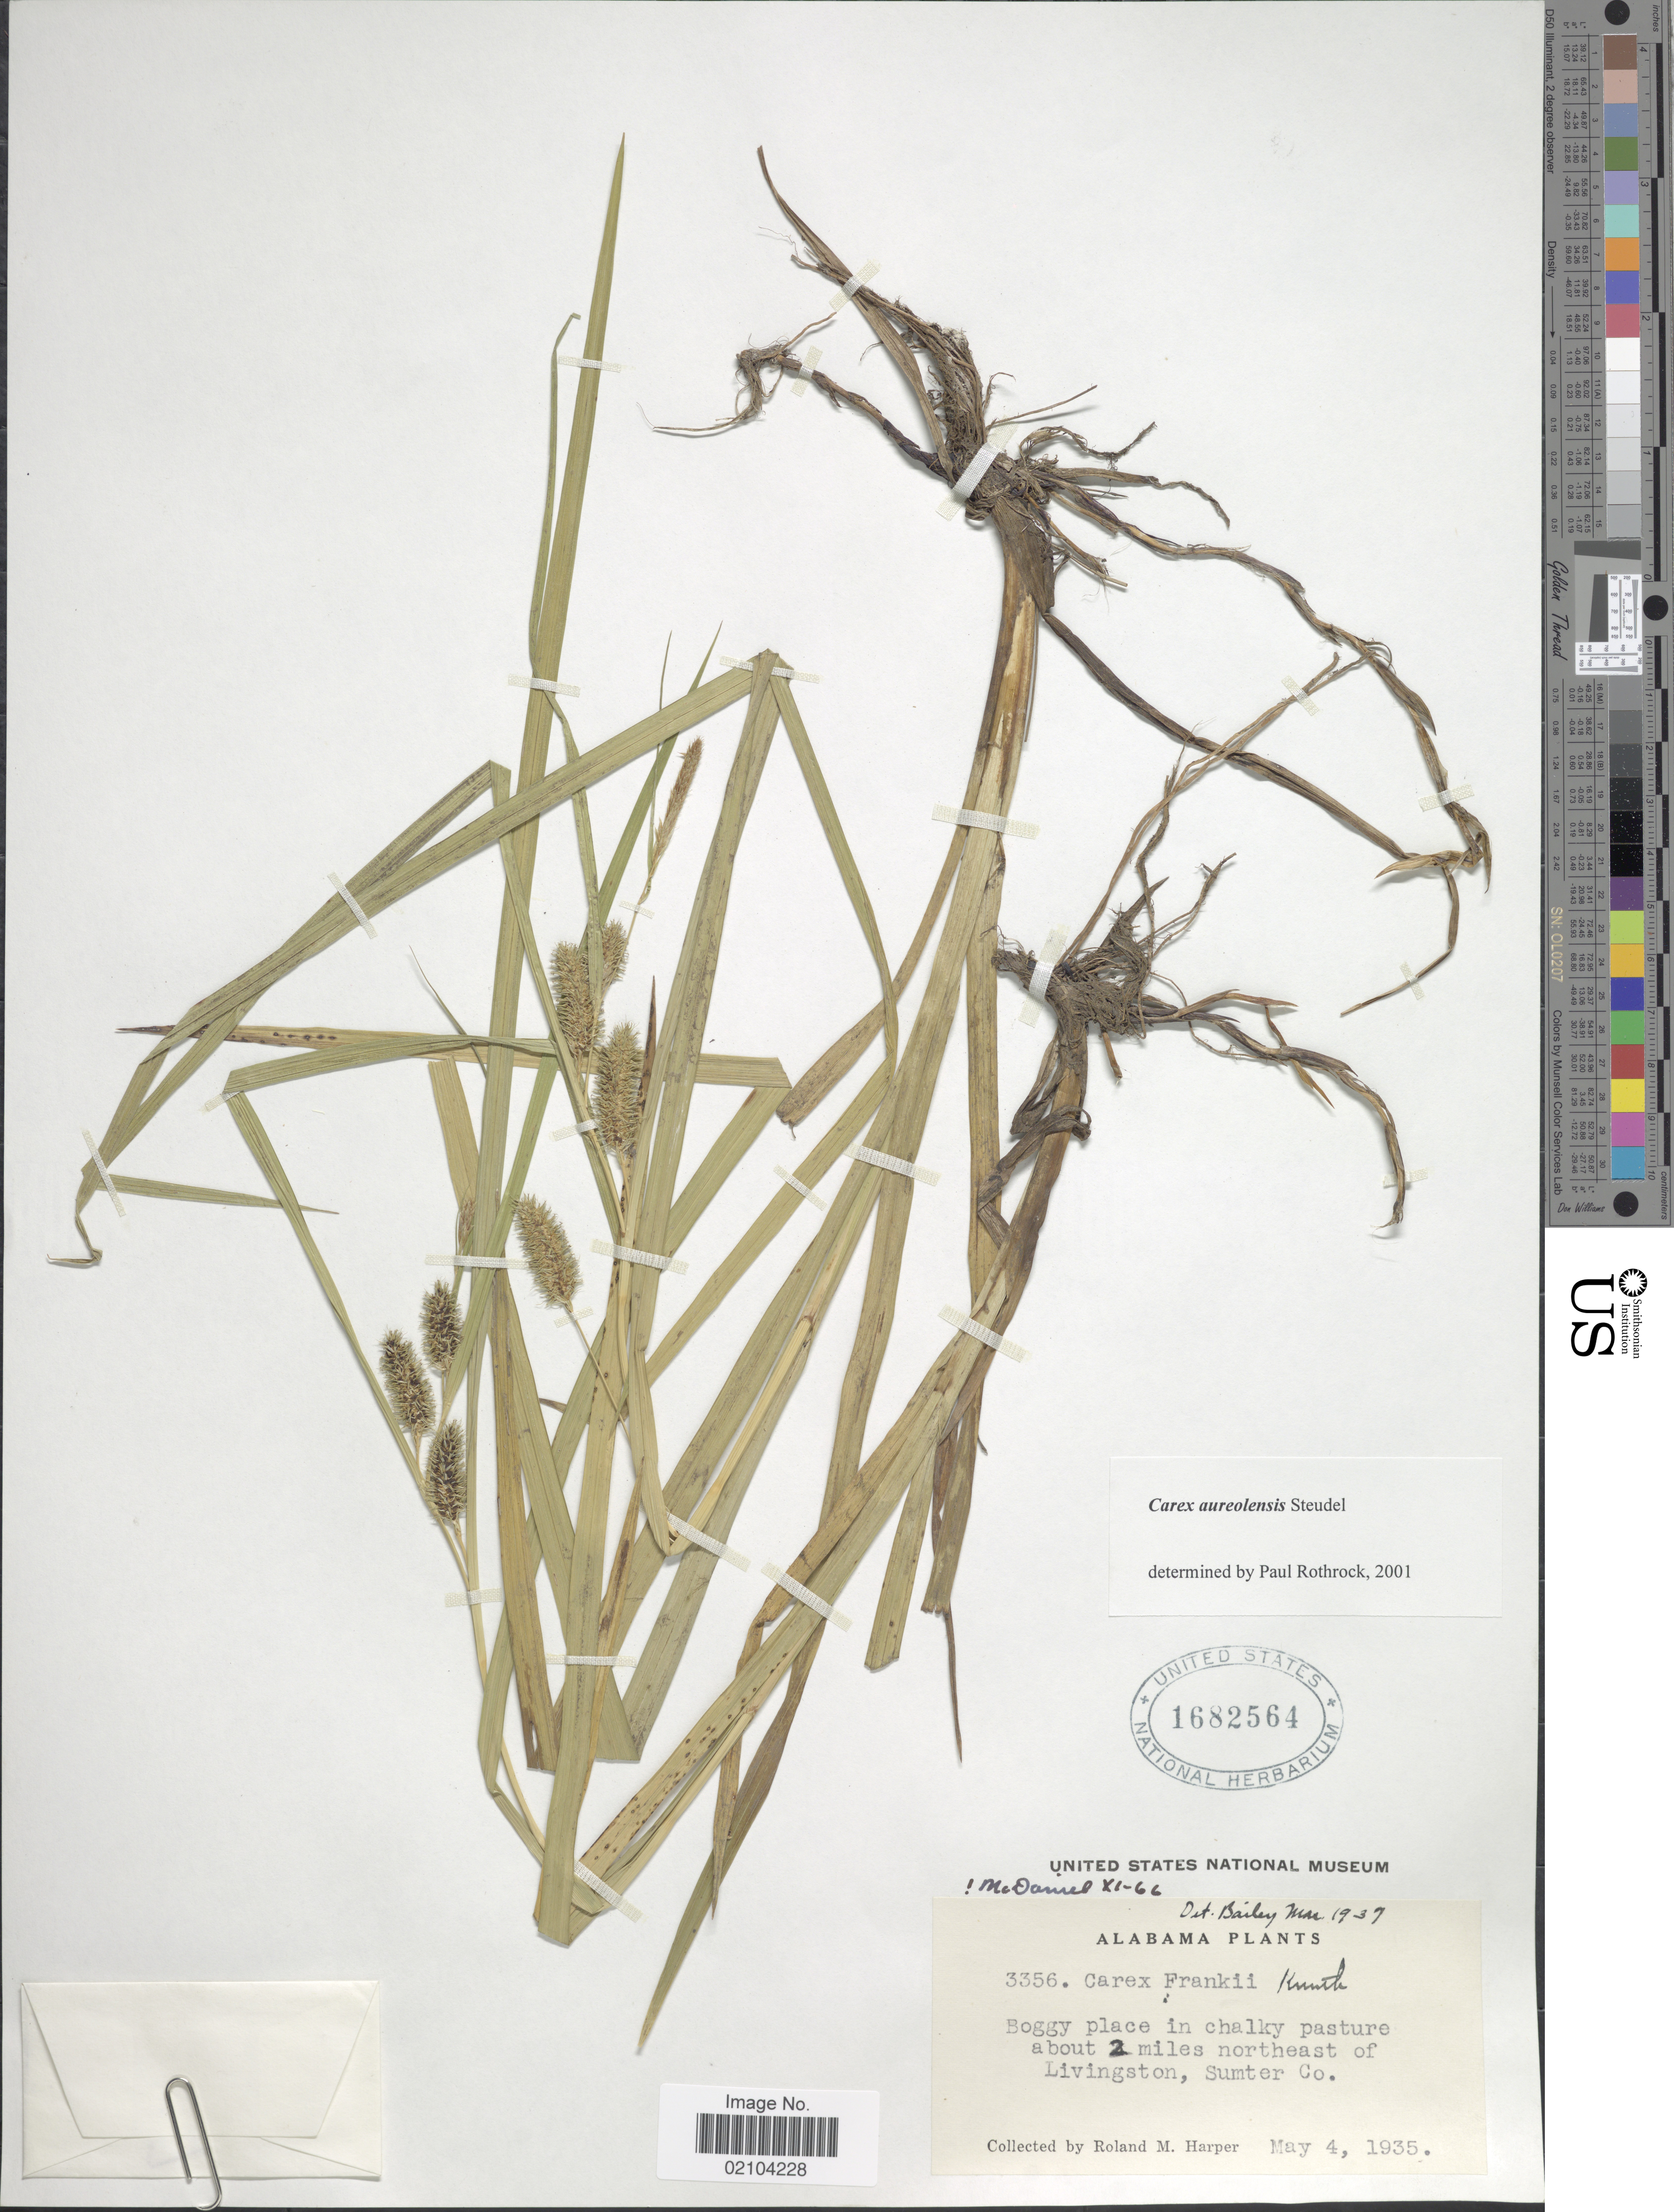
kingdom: Plantae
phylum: Tracheophyta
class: Liliopsida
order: Poales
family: Cyperaceae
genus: Carex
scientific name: Carex aureolensis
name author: Steud.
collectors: R. M. Harper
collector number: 3356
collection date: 1935-05-04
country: United States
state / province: Alabama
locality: Boggy place on chlaku pasture about 2 miles northeast of Livingston, Sumter Co.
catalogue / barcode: US 1682564